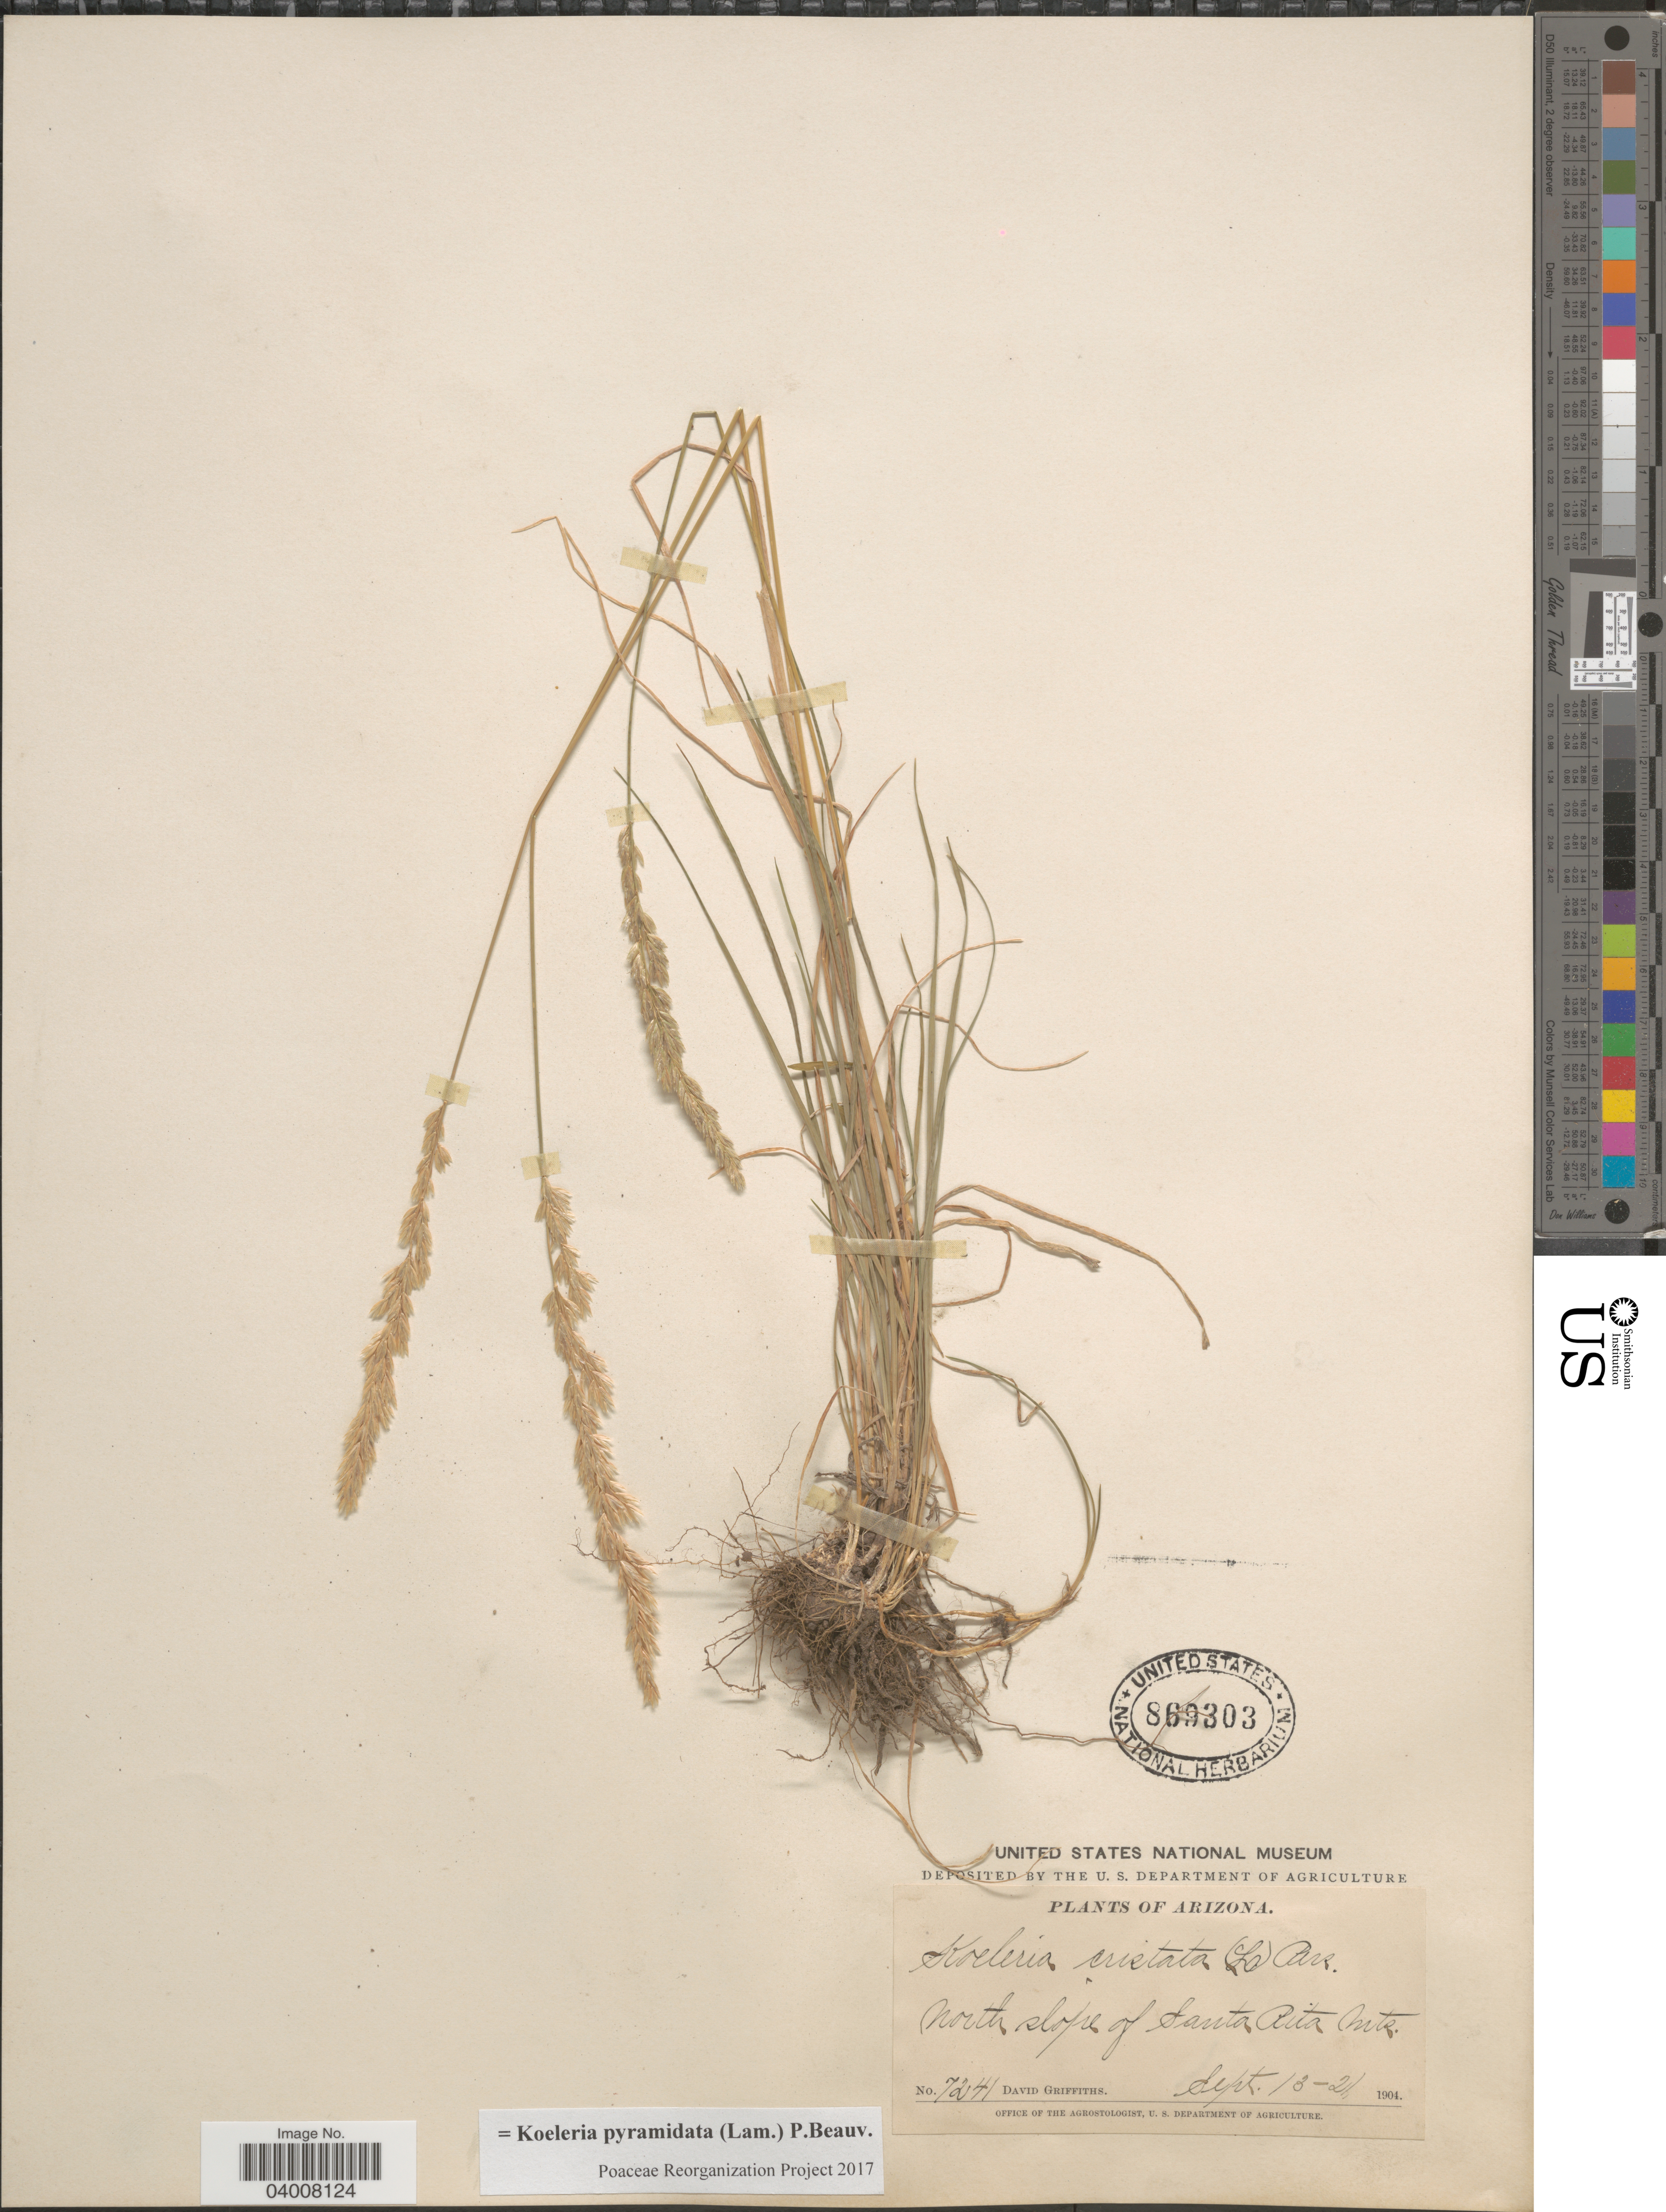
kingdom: Plantae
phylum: Tracheophyta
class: Liliopsida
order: Poales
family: Poaceae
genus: Koeleria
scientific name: Koeleria pyramidata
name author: (Lam.) P. Beauv.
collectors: D. Griffiths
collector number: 7241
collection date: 1904-09-13/1904-09-21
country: United States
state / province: Arizona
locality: North slope of Santa Rita Mts.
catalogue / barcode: US 869303